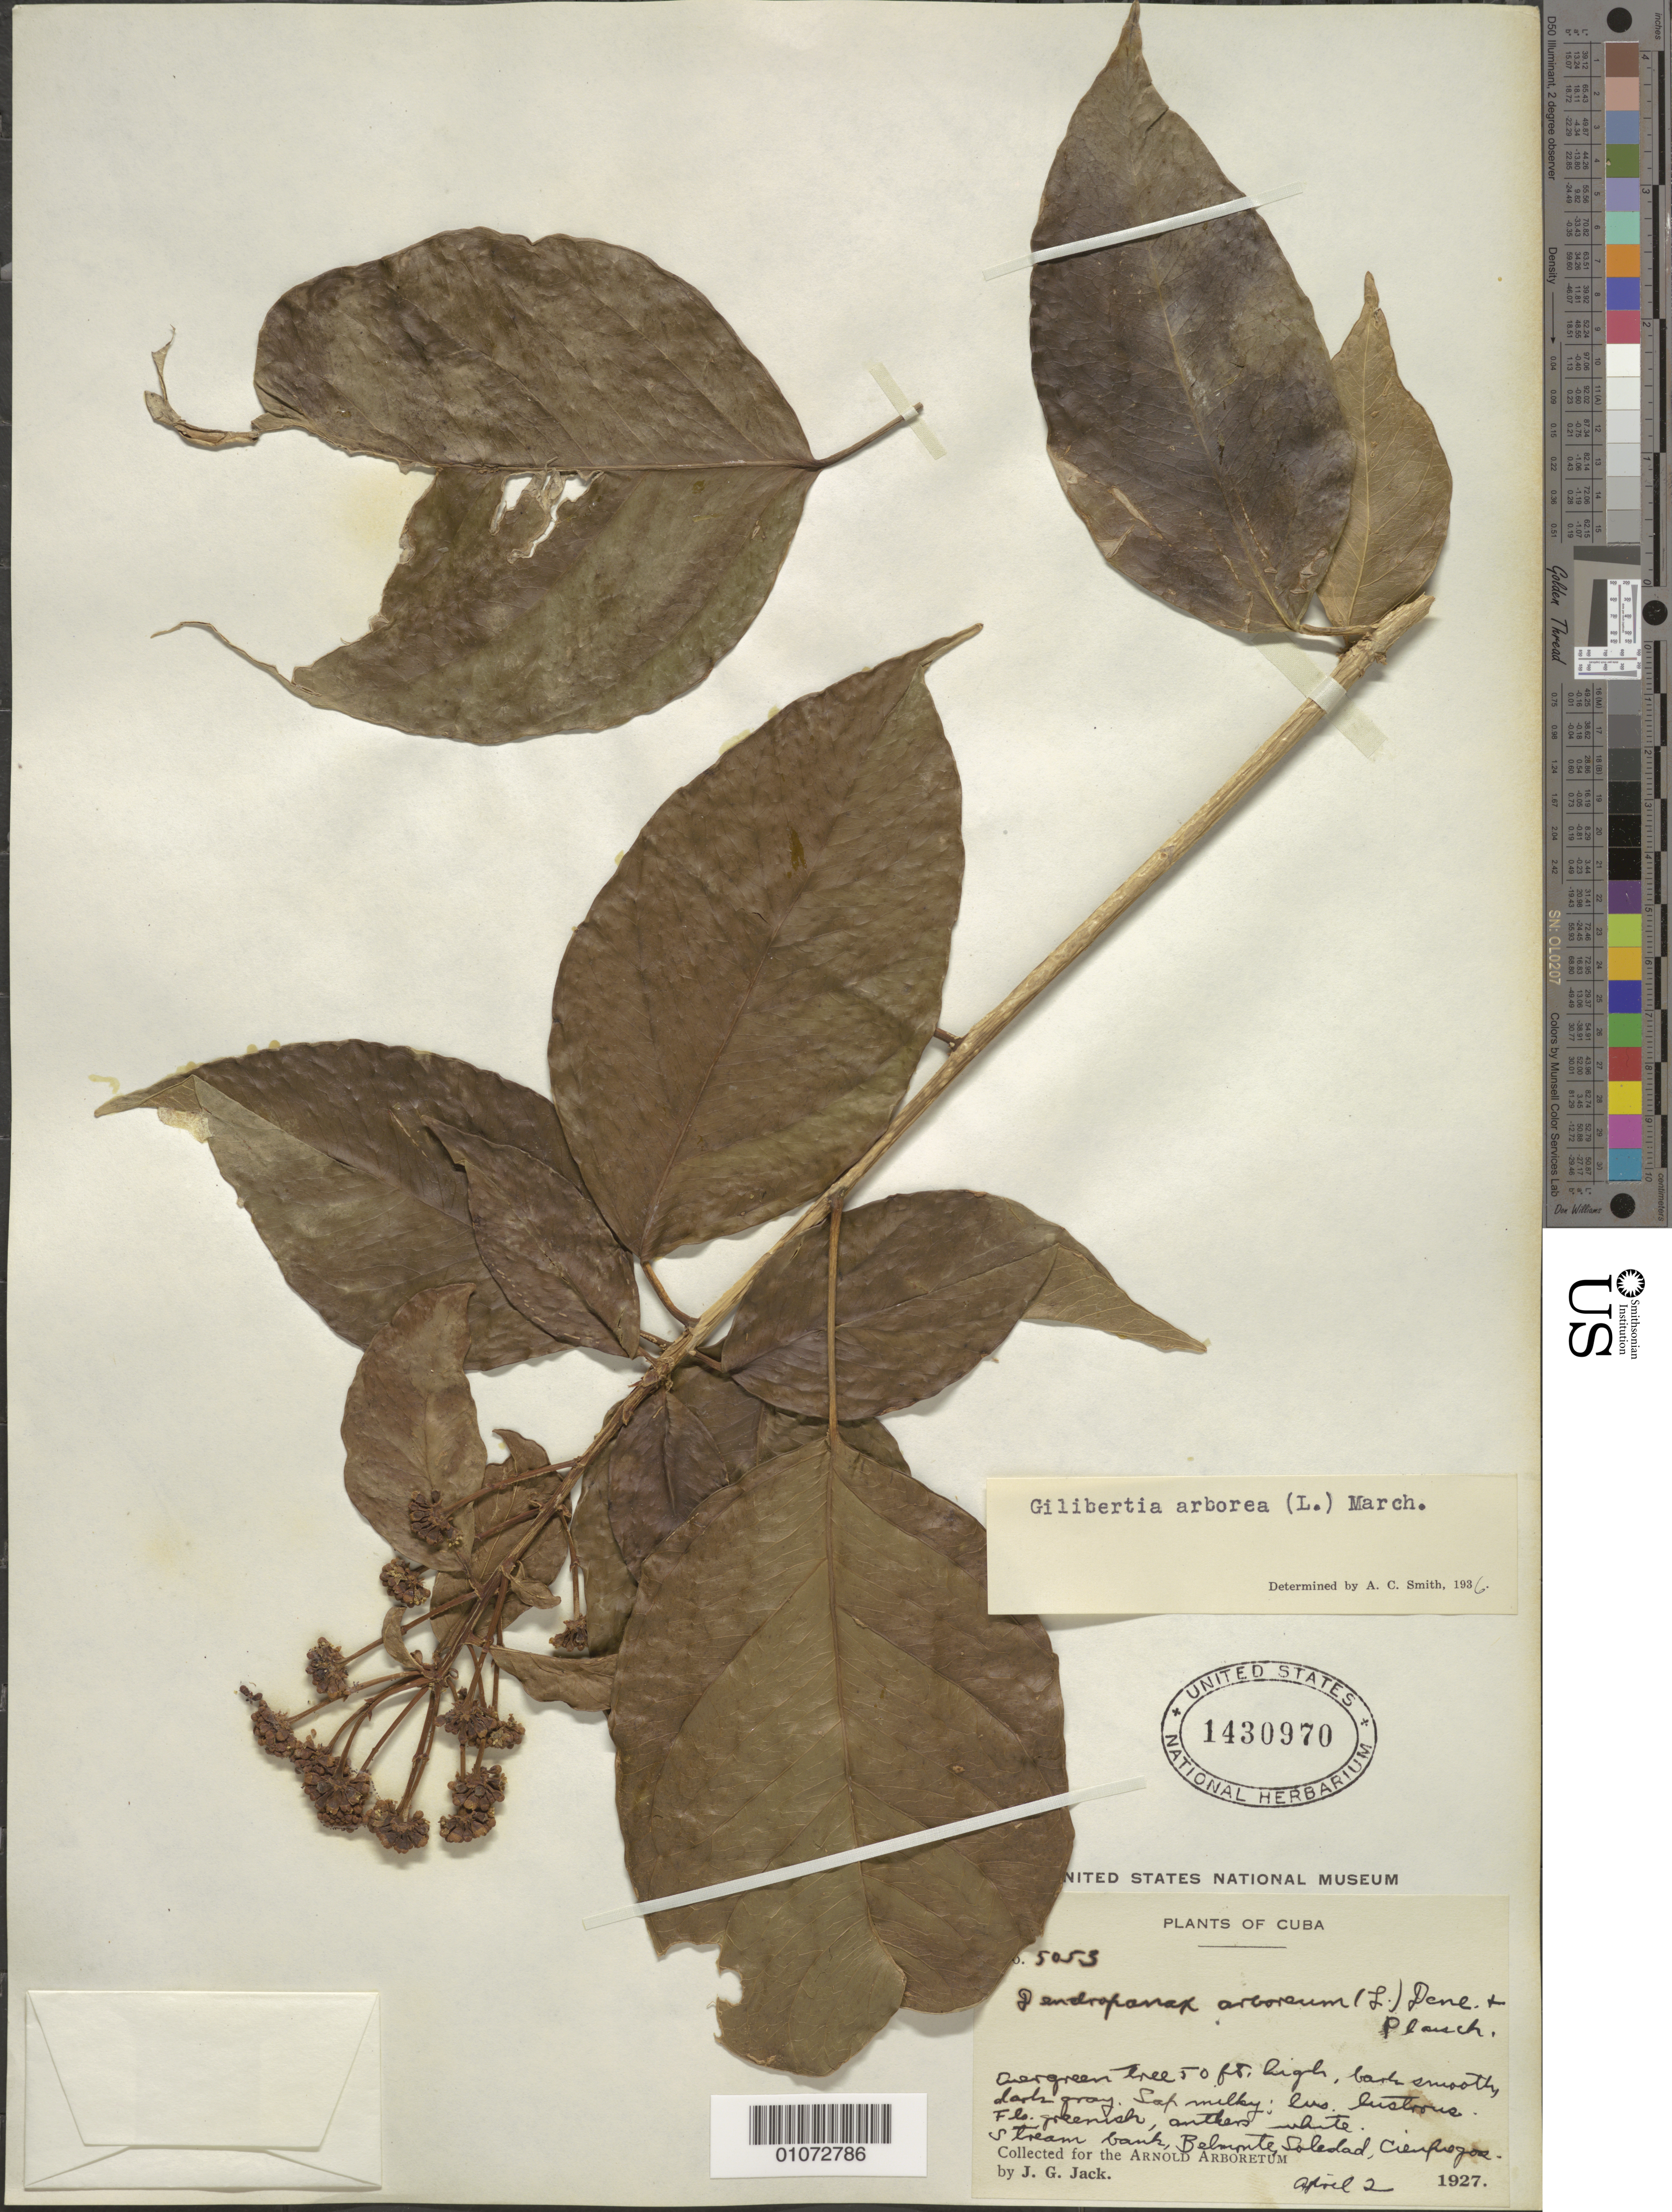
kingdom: Plantae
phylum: Tracheophyta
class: Magnoliopsida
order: Apiales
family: Araliaceae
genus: Dendropanax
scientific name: Dendropanax arboreus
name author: (L.) Decne. & Planch.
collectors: J. G. Jack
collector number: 5053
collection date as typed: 02 Apr 1927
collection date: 1927-04-02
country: Cuba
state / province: Cienfuegos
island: Cuba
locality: Stream bank, Belmonte, Soledad, Cienfuegos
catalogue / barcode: US 1430970